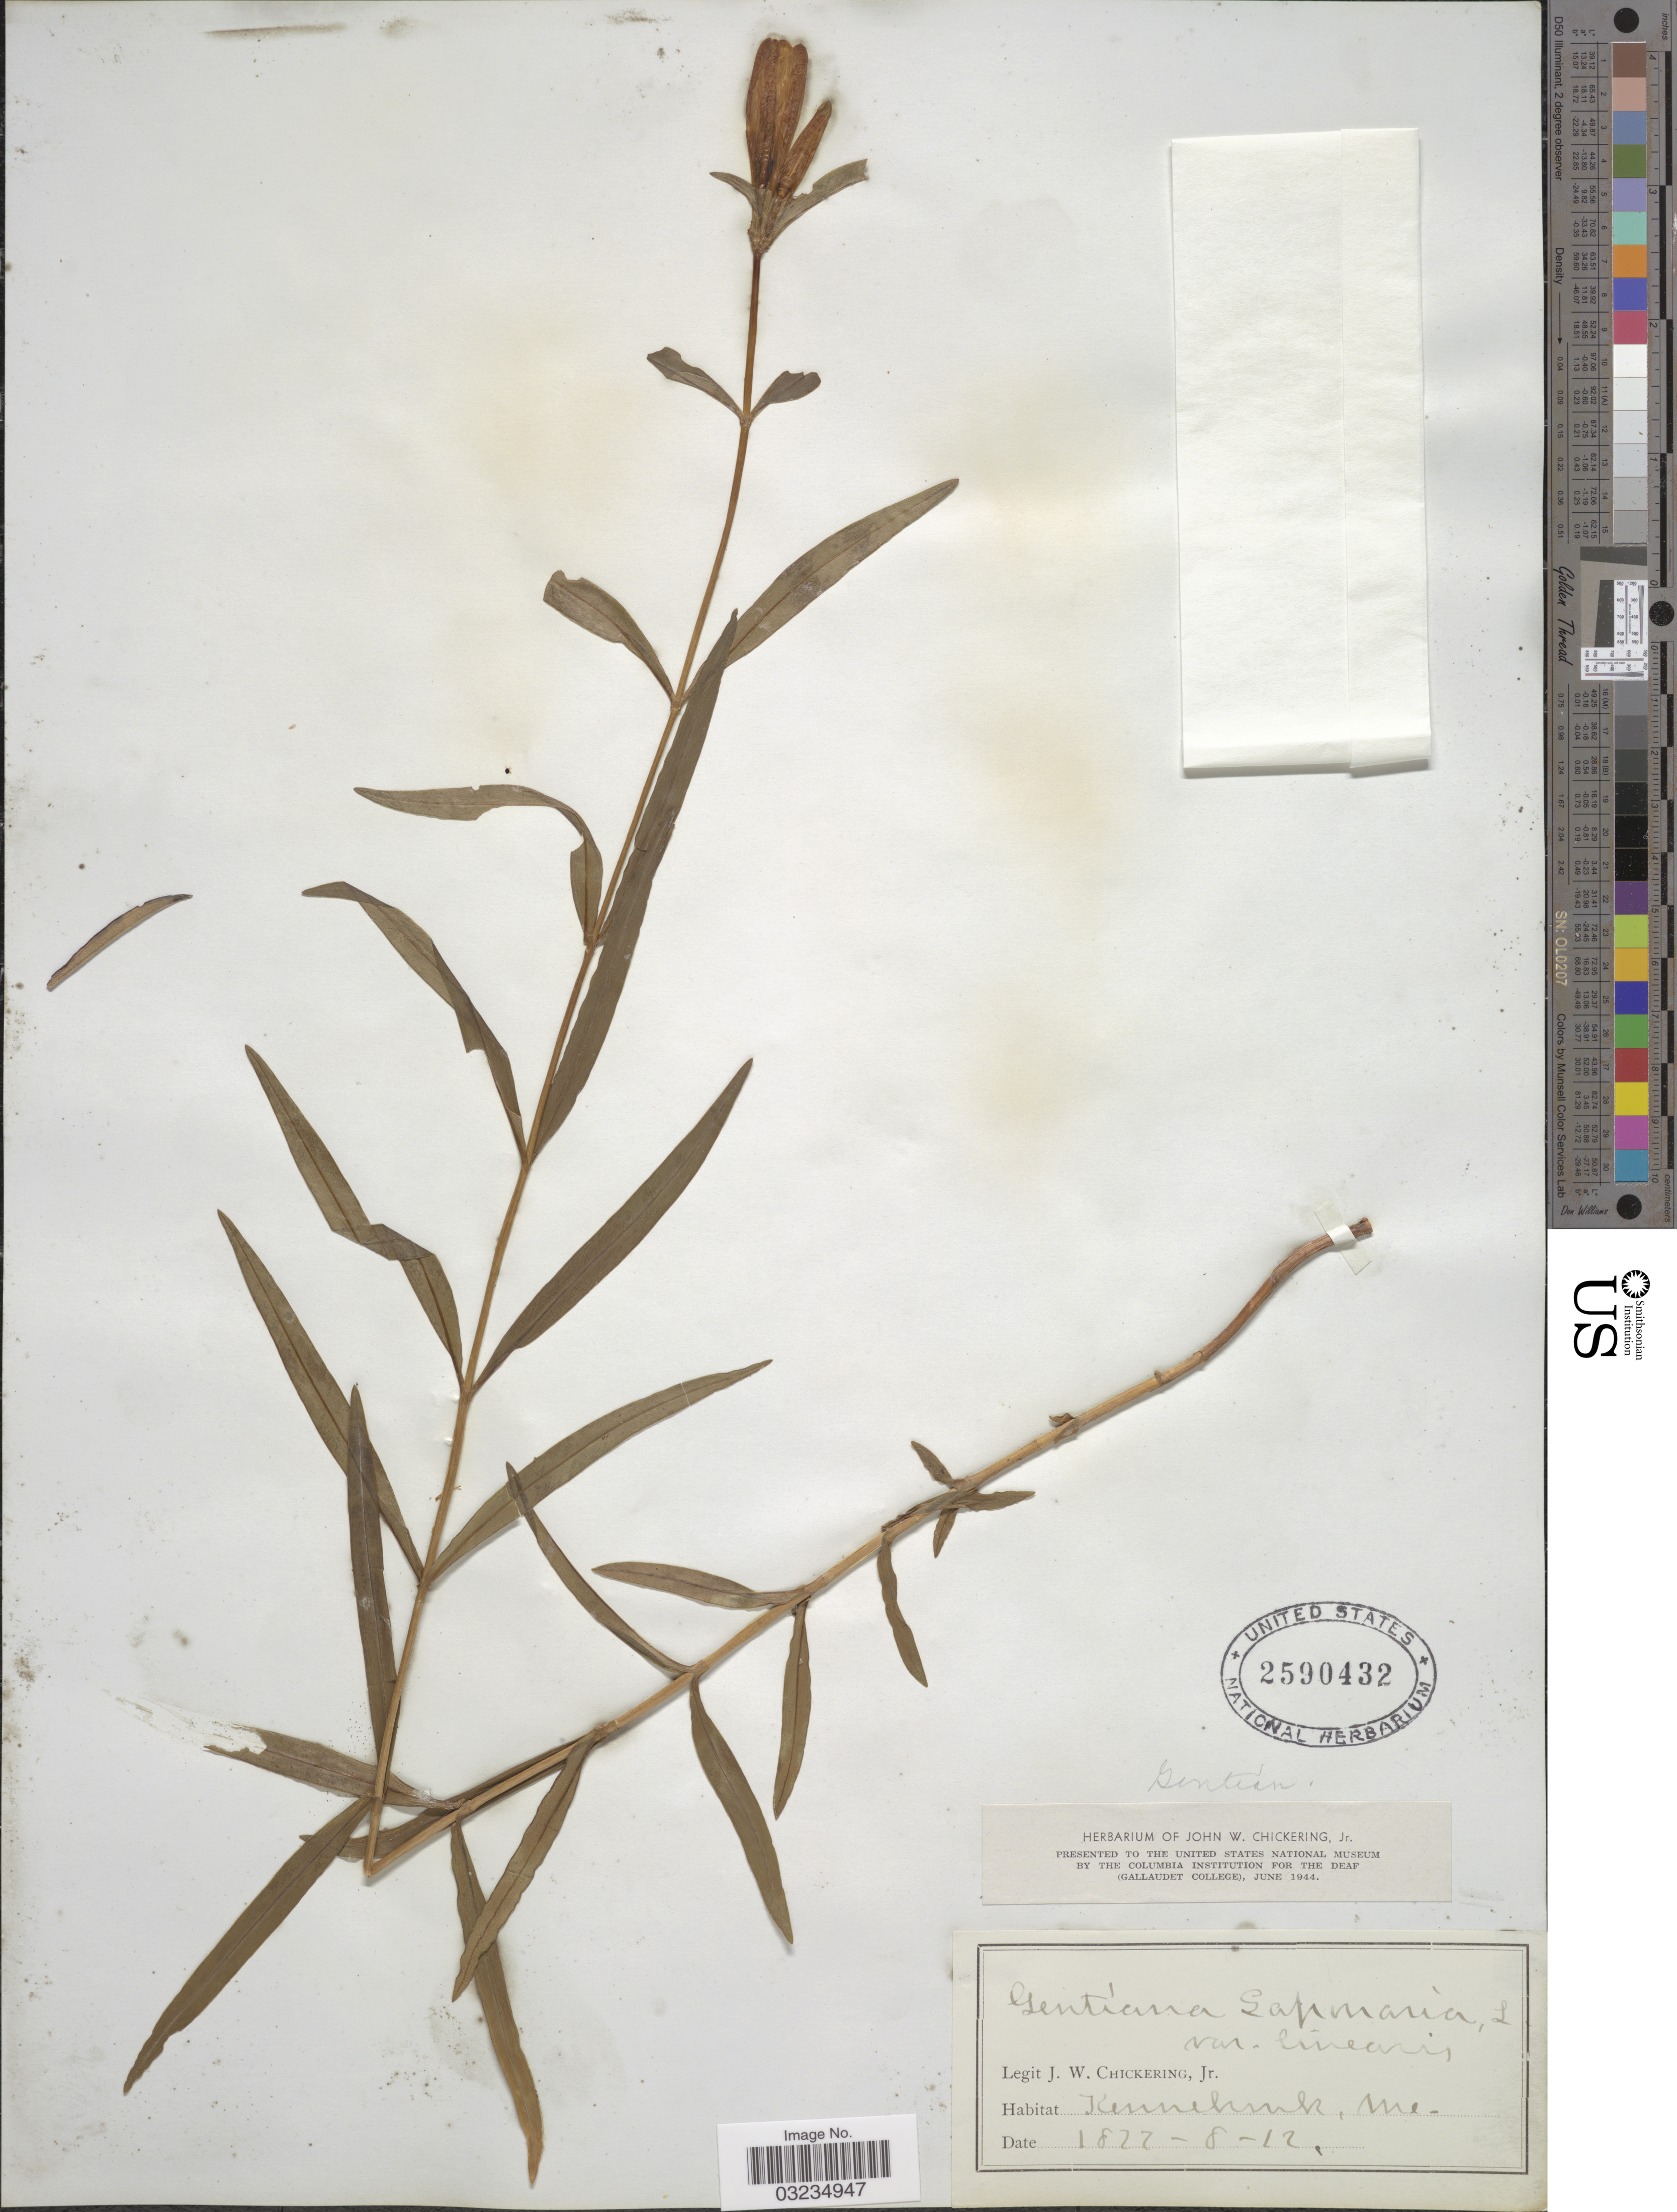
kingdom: Plantae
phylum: Tracheophyta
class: Magnoliopsida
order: Gentianales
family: Gentianaceae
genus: Gentiana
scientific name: Gentiana saponaria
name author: L.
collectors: J. W. Chickering Jr.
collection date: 1822-08-12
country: United States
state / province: Maine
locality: Kennebunk.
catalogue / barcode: US 2590432